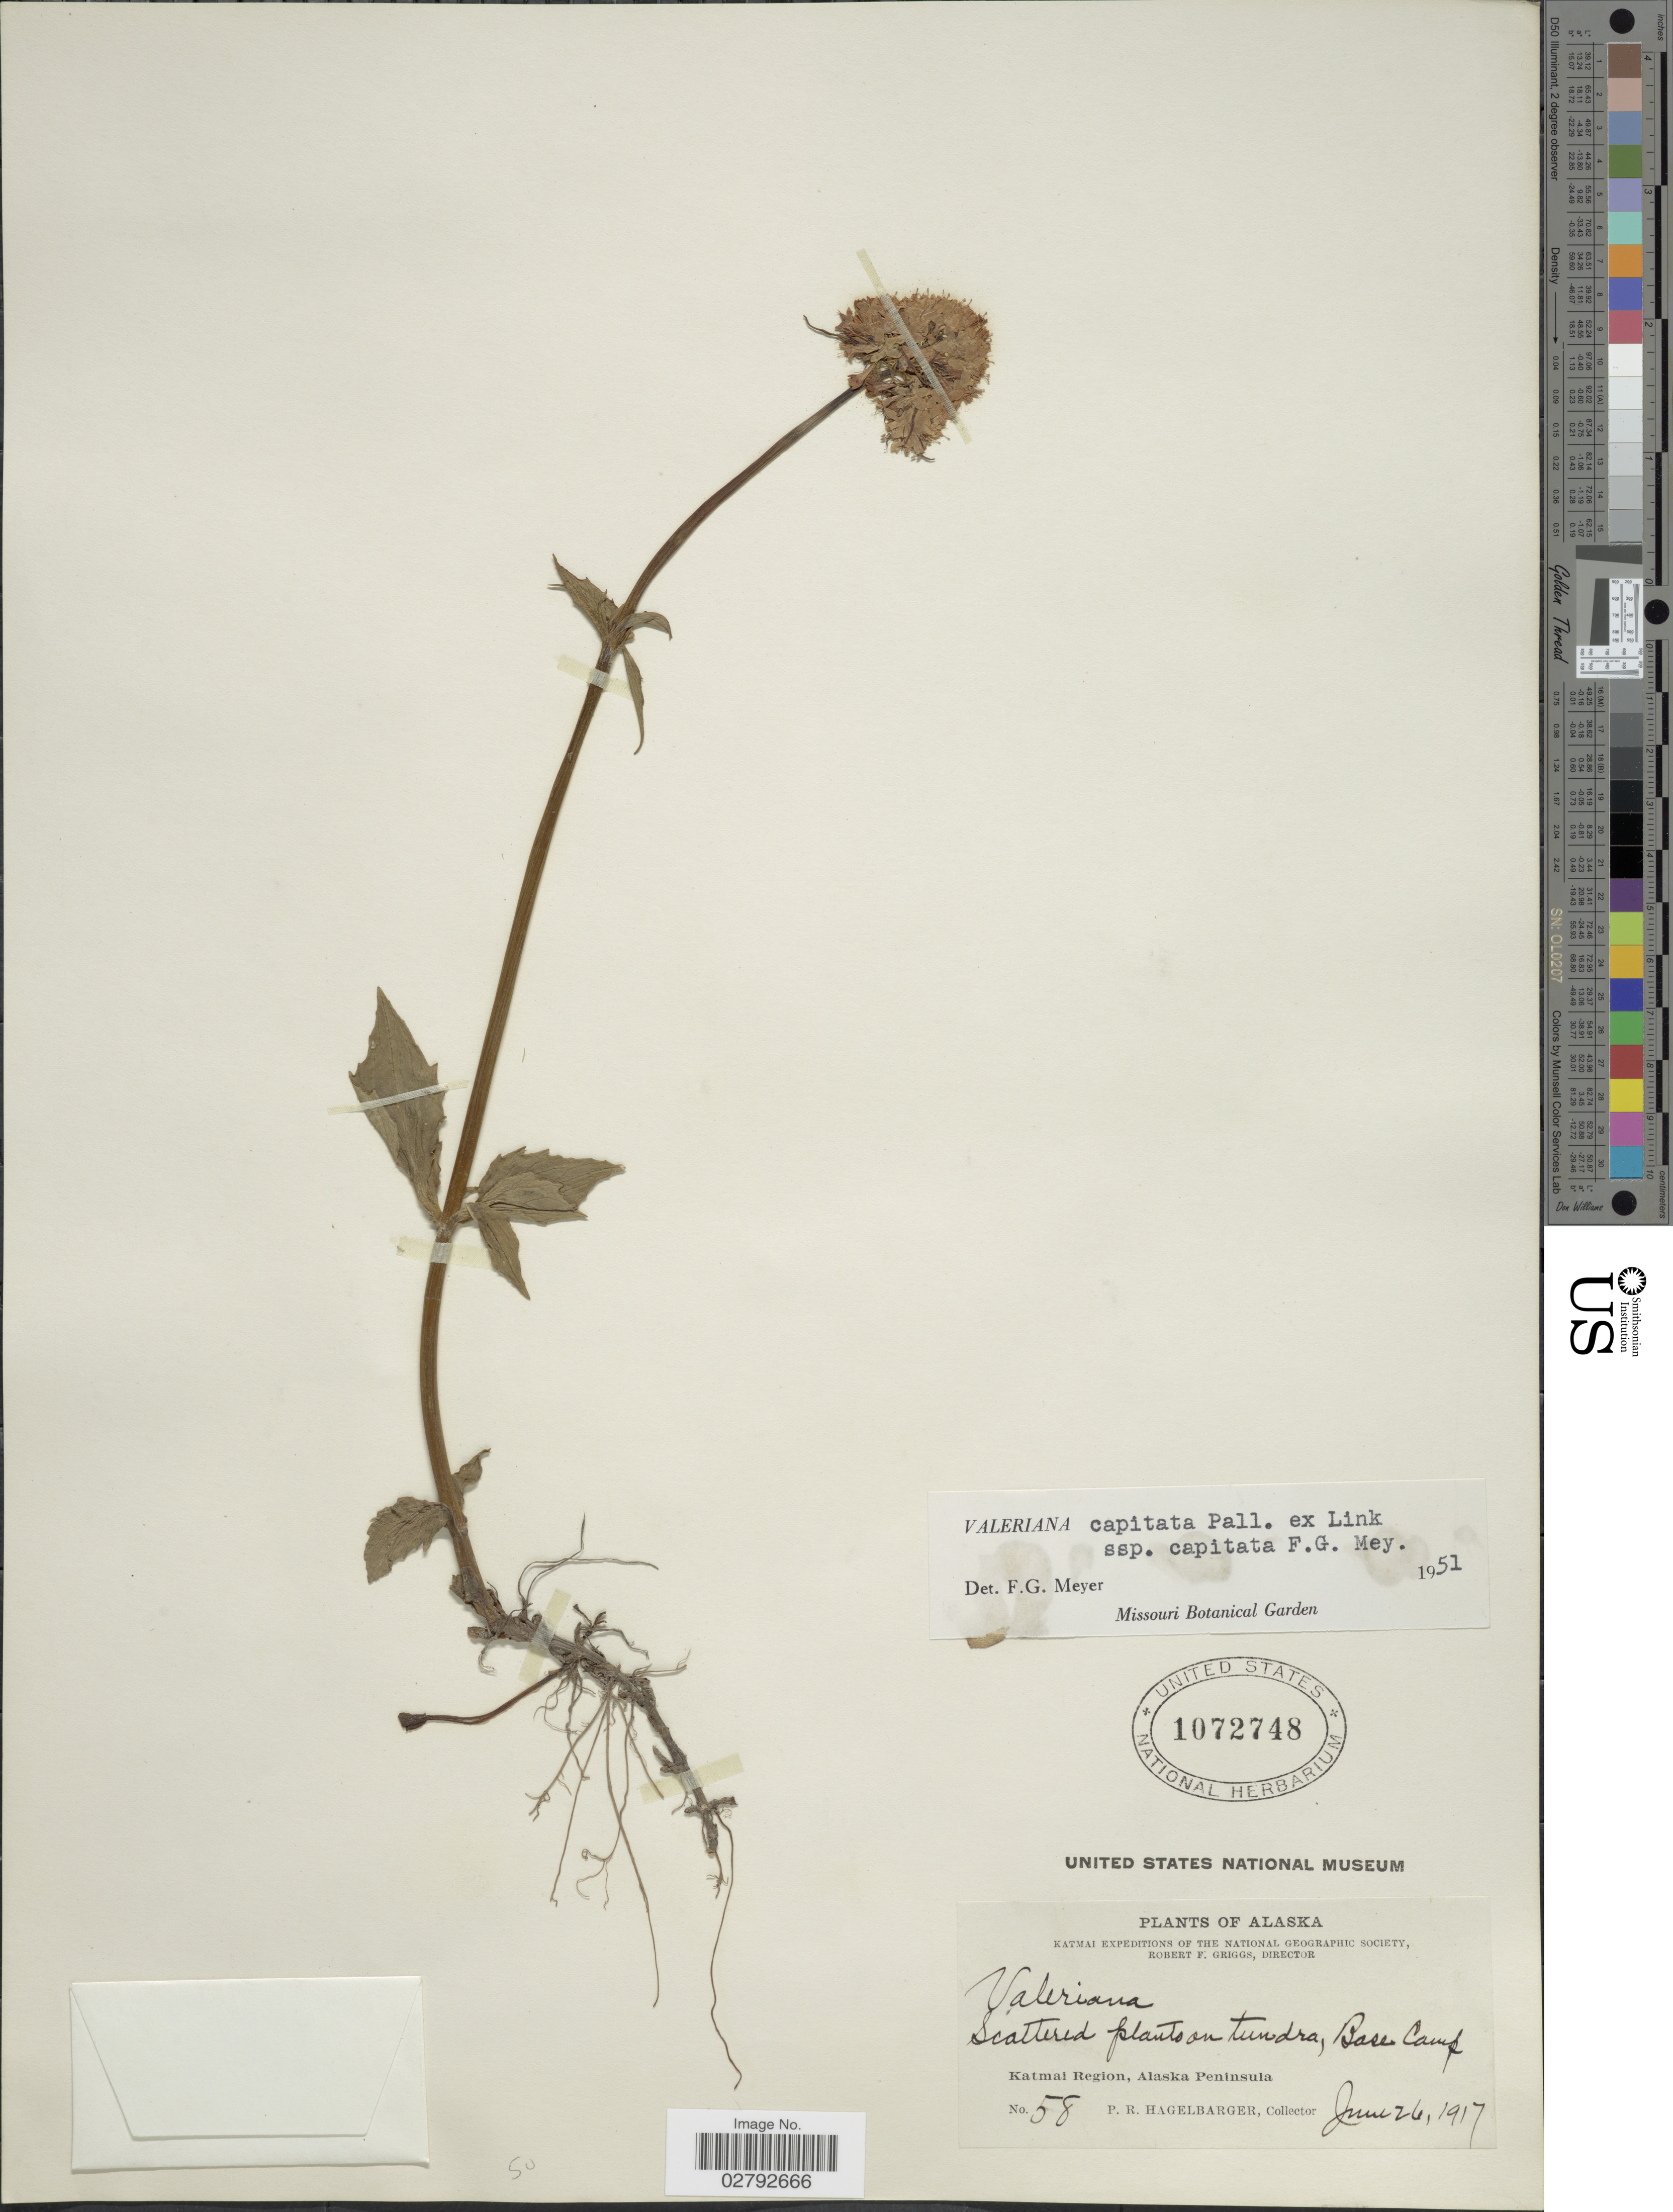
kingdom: Plantae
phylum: Tracheophyta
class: Magnoliopsida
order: Dipsacales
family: Caprifoliaceae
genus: Valeriana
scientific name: Valeriana capitata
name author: Link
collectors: P. Hagelbarger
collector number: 58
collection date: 1917-06-26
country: United States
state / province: Alaska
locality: Scattered plants on tundra, Base Camp. Katmai Region, Alaska Peninsula.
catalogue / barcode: US 1072748